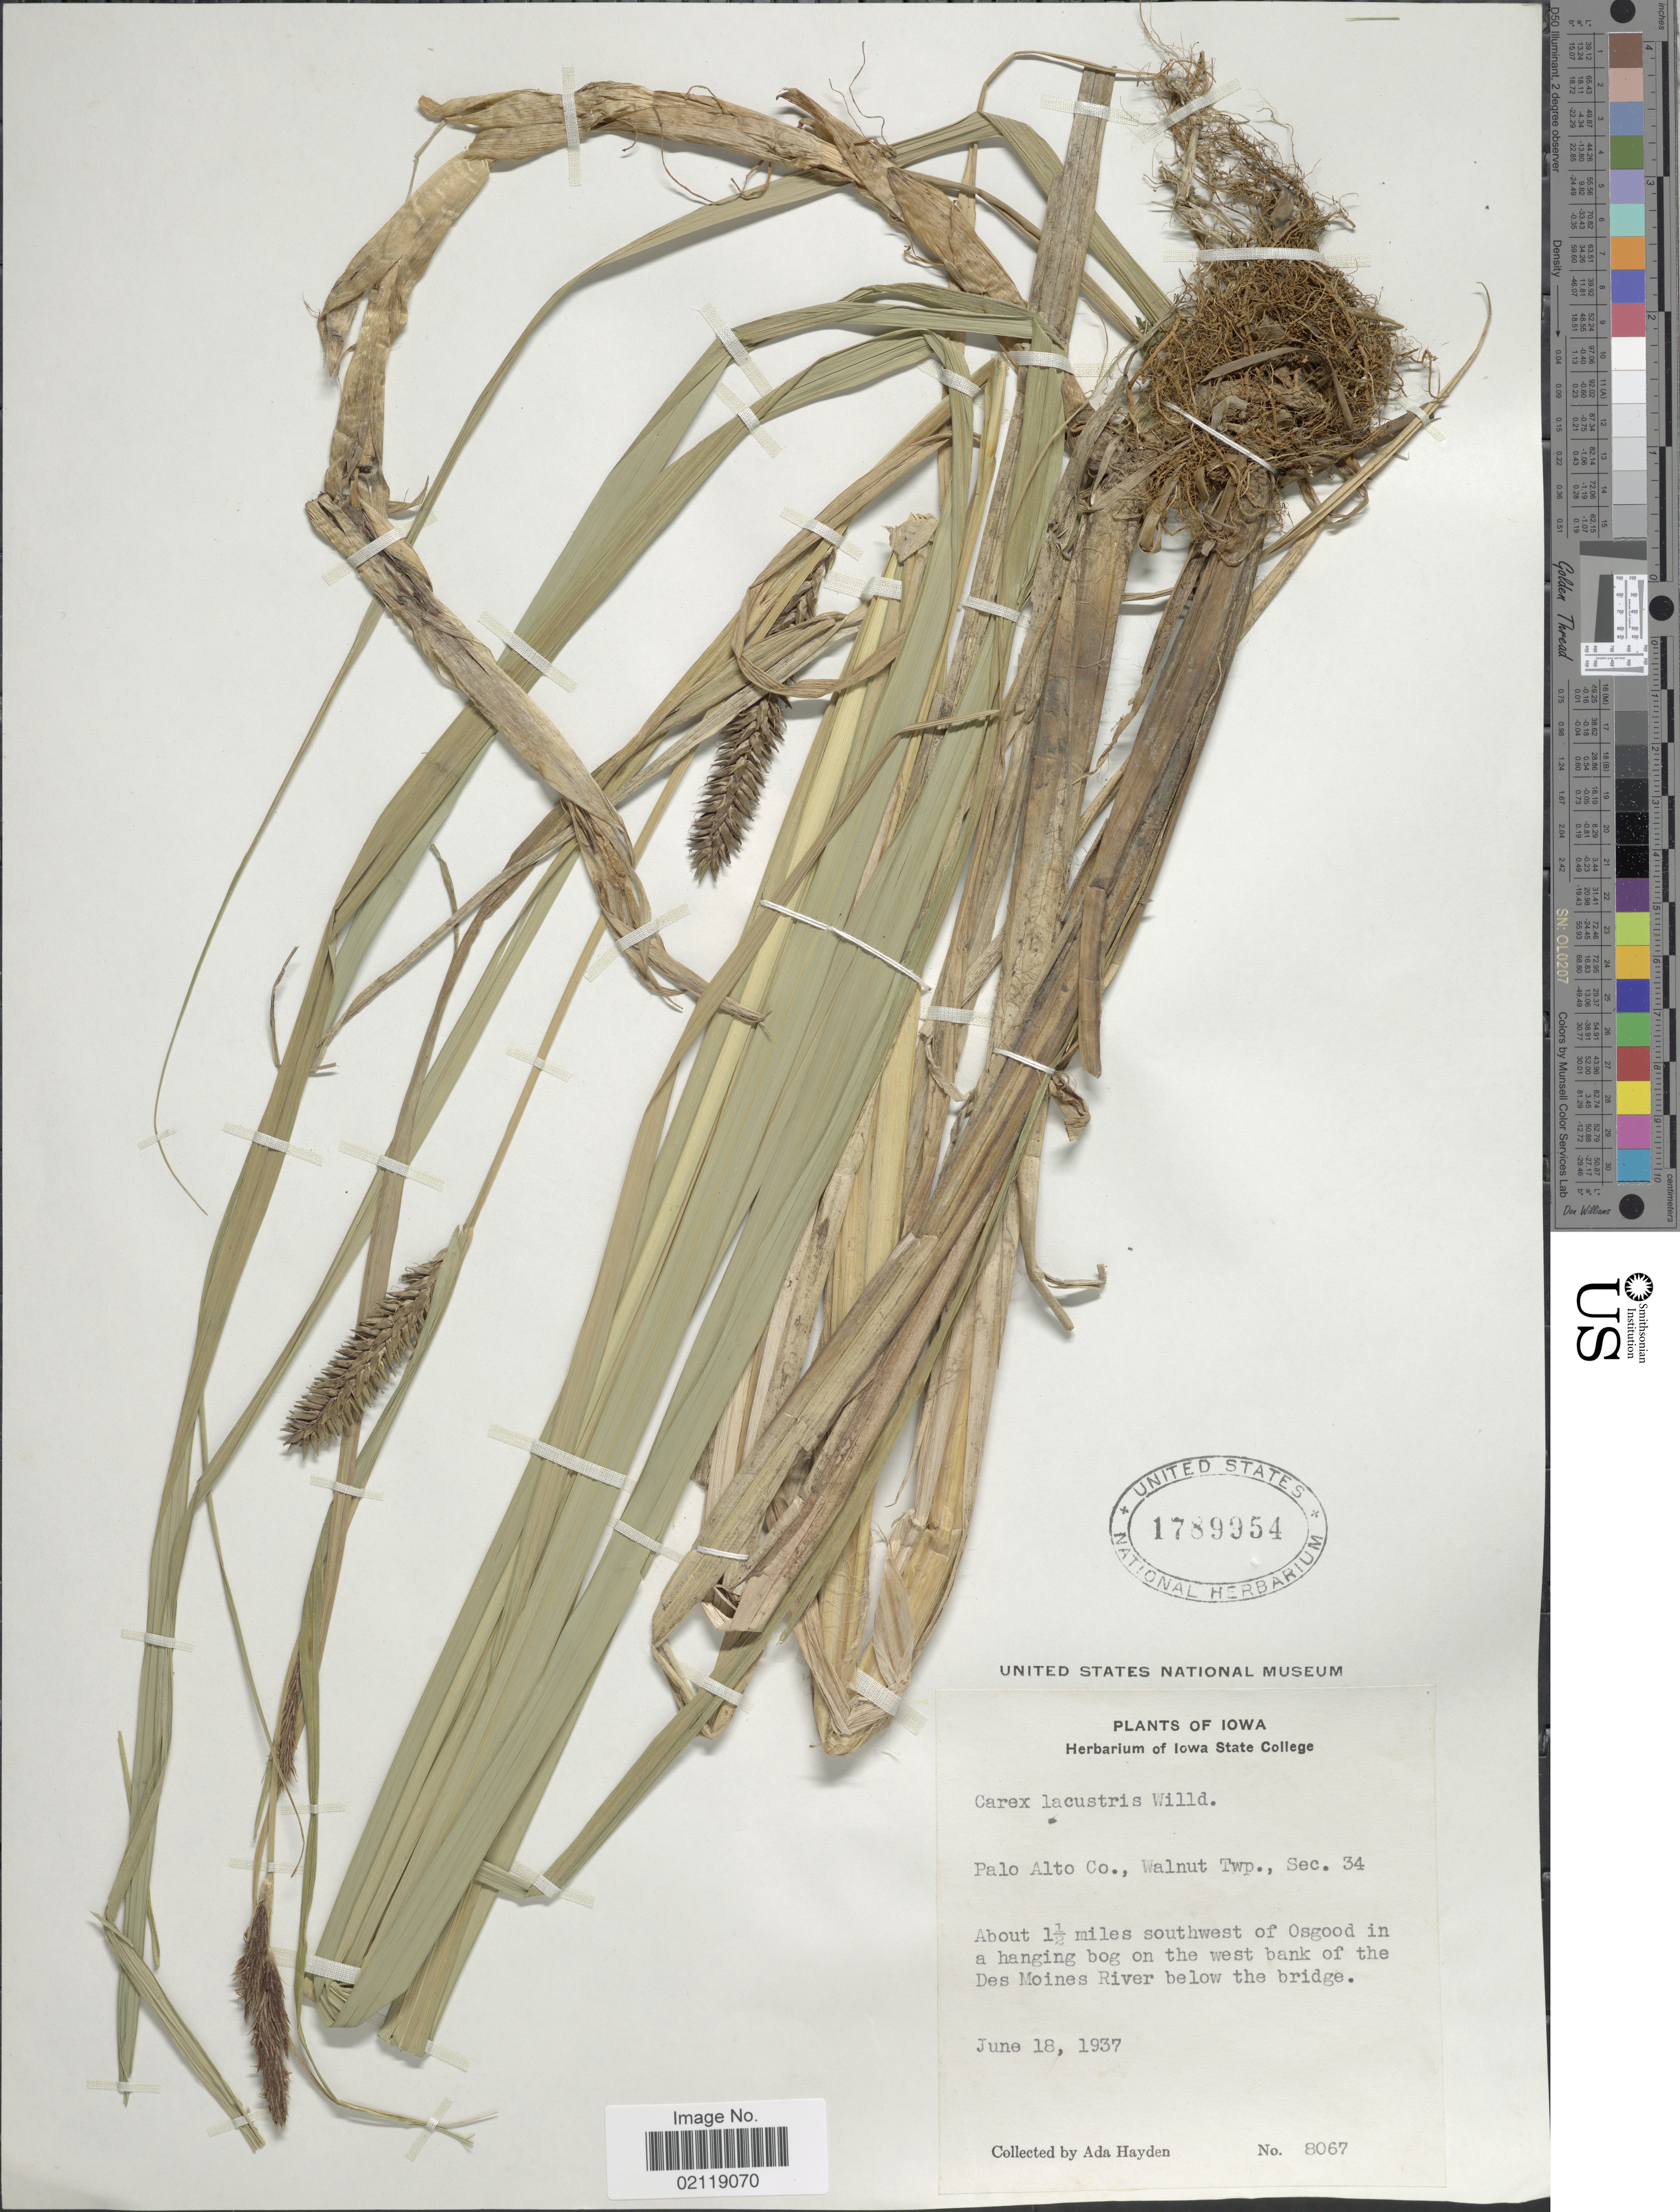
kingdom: Plantae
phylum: Tracheophyta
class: Liliopsida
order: Poales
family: Cyperaceae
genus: Carex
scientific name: Carex lacustris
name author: Willd.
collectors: Ada Hayden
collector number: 8067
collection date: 1937-06-18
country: United States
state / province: Iowa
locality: Palo Alto Co., Walnut Twp., Sec. 34. About 1 1/2 miles southwest of Osgood in a hanging bog on the west bank of the Des Moines River below the bridge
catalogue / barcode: US 1789954